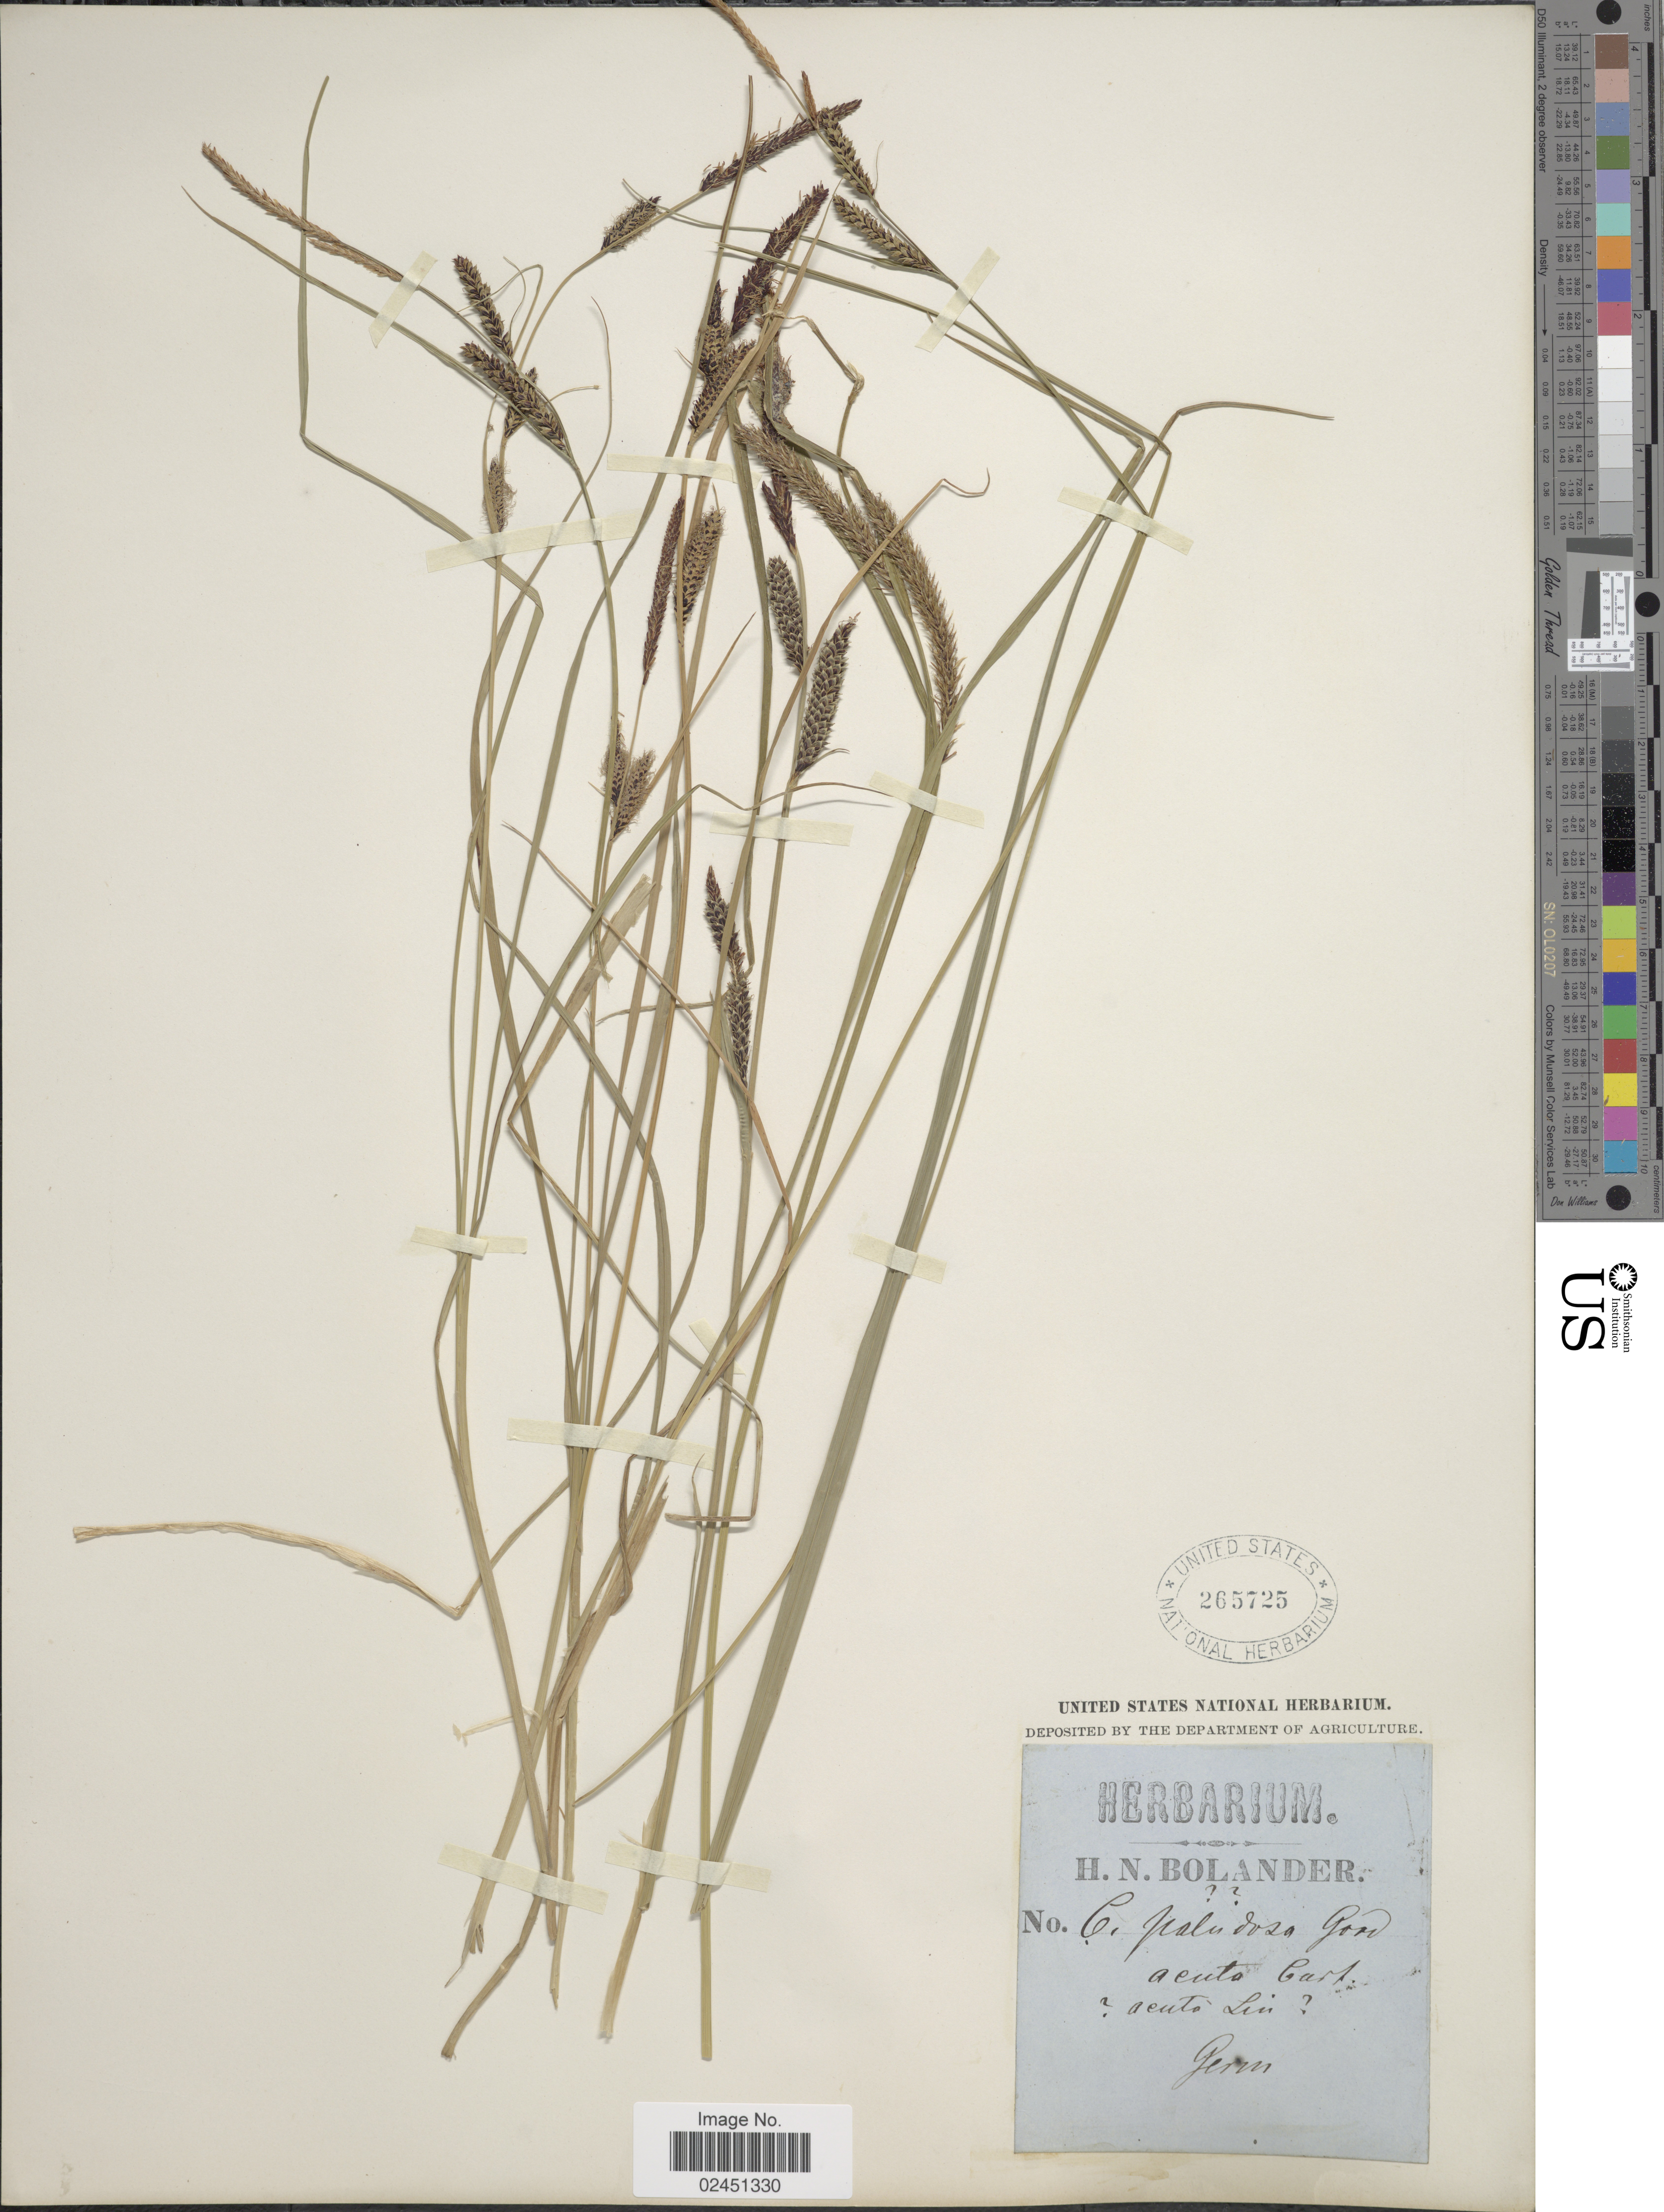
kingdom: Plantae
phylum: Tracheophyta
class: Liliopsida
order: Poales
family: Cyperaceae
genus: Carex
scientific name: Carex acutiformis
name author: Ehrh.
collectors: H. N. Bolander (herbarium)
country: Germany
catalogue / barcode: US 265725